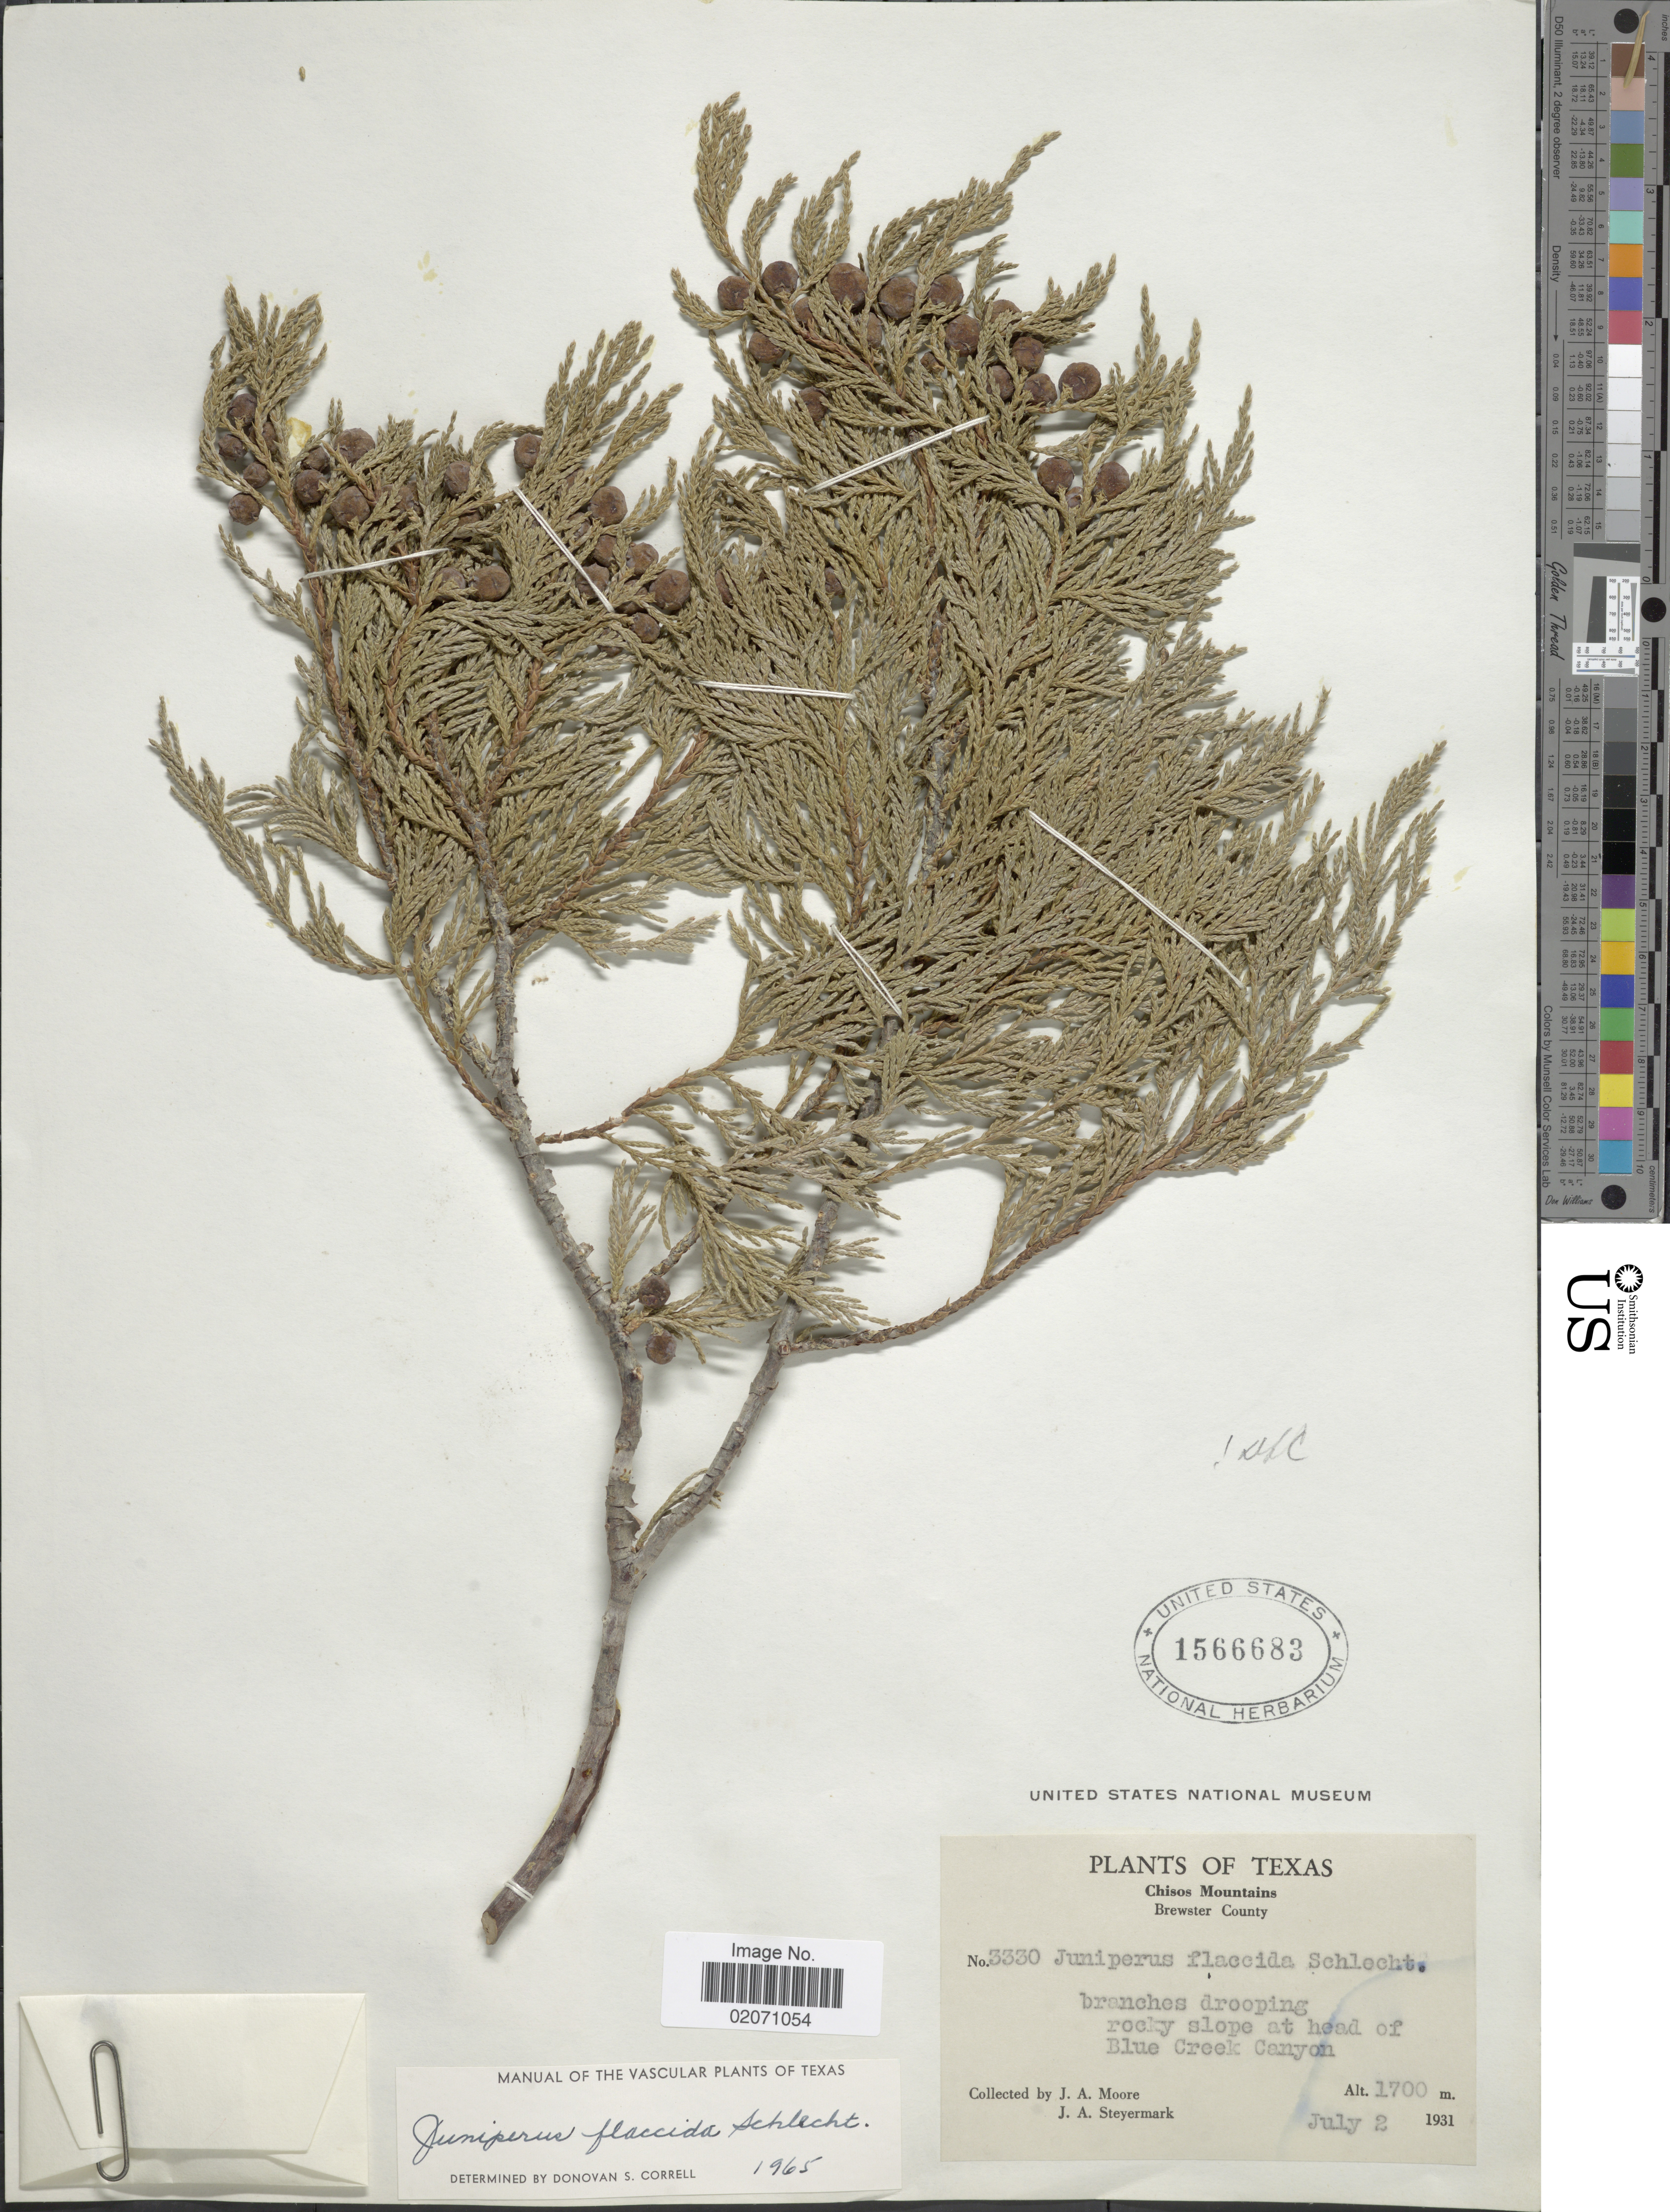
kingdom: Plantae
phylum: Tracheophyta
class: Pinopsida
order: Pinales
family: Cupressaceae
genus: Juniperus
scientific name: Juniperus flaccida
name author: Schltdl.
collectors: J. A. Moore & J. Steyermark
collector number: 3330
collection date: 1931-07-02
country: United States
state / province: Texas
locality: Chisos Mountains, Brewster County, at head of Blue Creek Canyon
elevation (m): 1700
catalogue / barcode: US 1566683